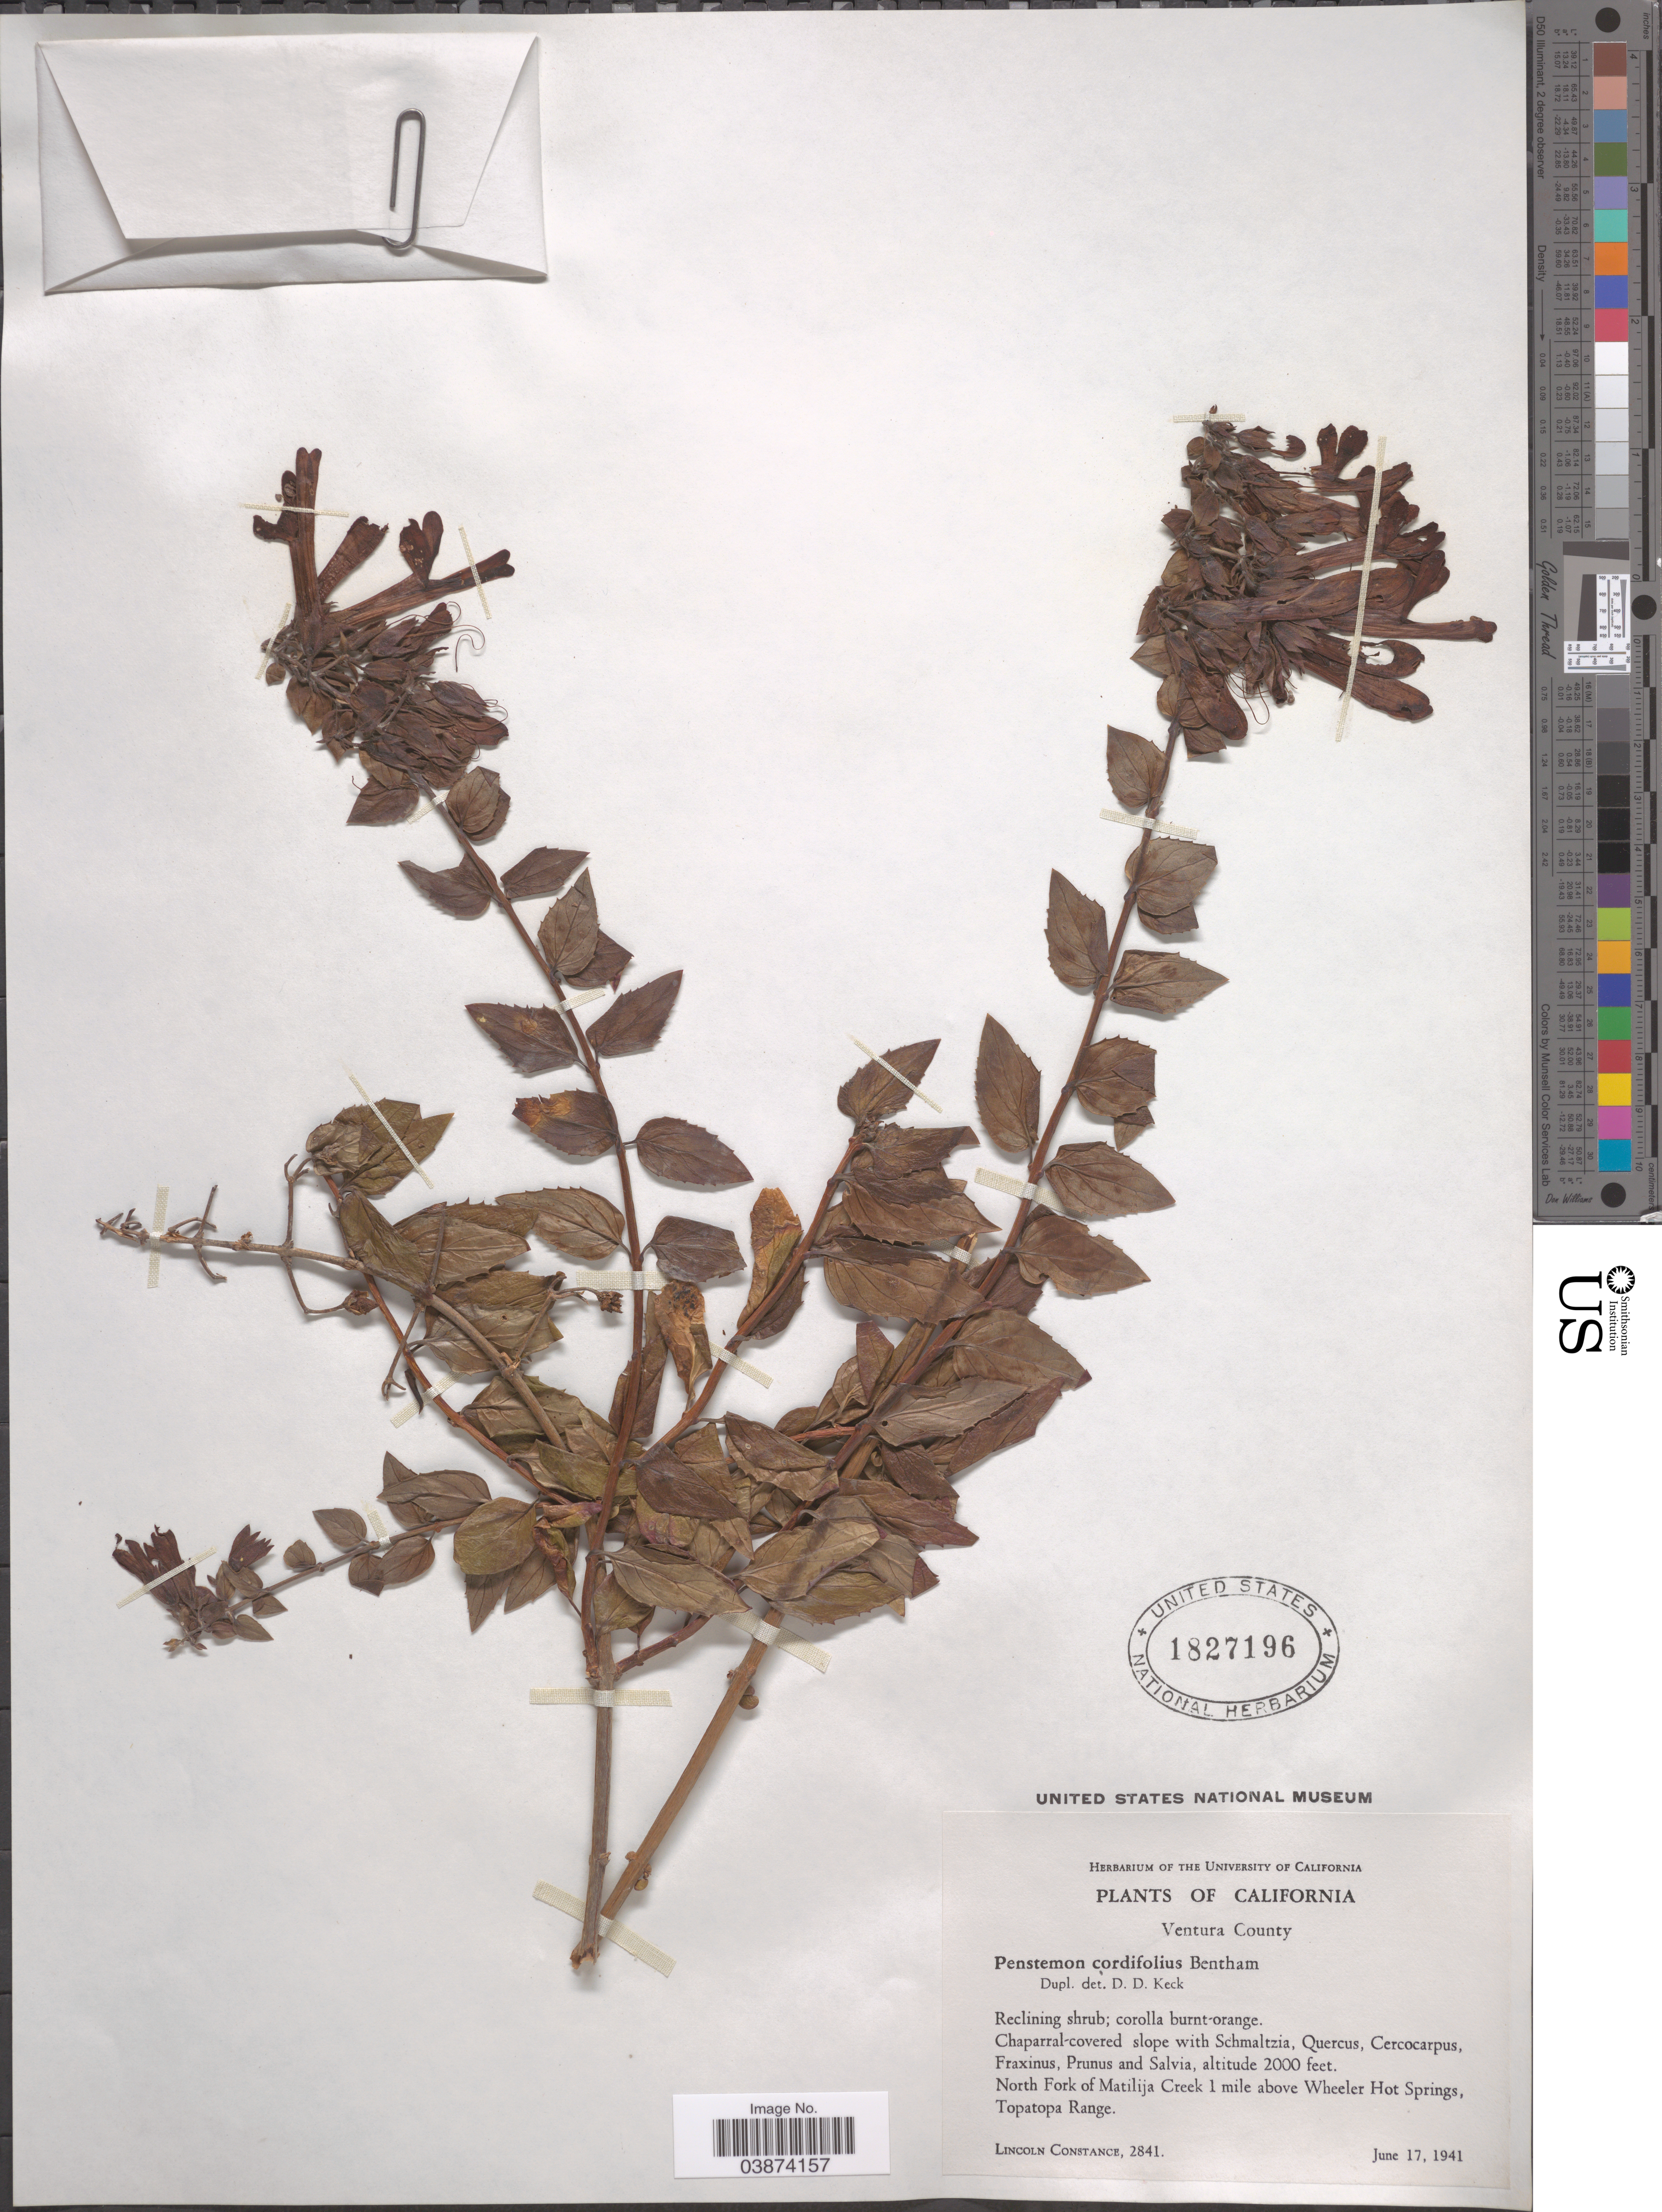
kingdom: Plantae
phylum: Tracheophyta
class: Magnoliopsida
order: Lamiales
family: Plantaginaceae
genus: Penstemon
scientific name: Penstemon cordifolius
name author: Benth.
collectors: L. Constance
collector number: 2841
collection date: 1941-06-17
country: United States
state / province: California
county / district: Ventura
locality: Ventura County. North Fork of Matilija Creek, 1 miles above Wheeler Hot Springs, Topatopa Range.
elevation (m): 610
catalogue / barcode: US 1827196